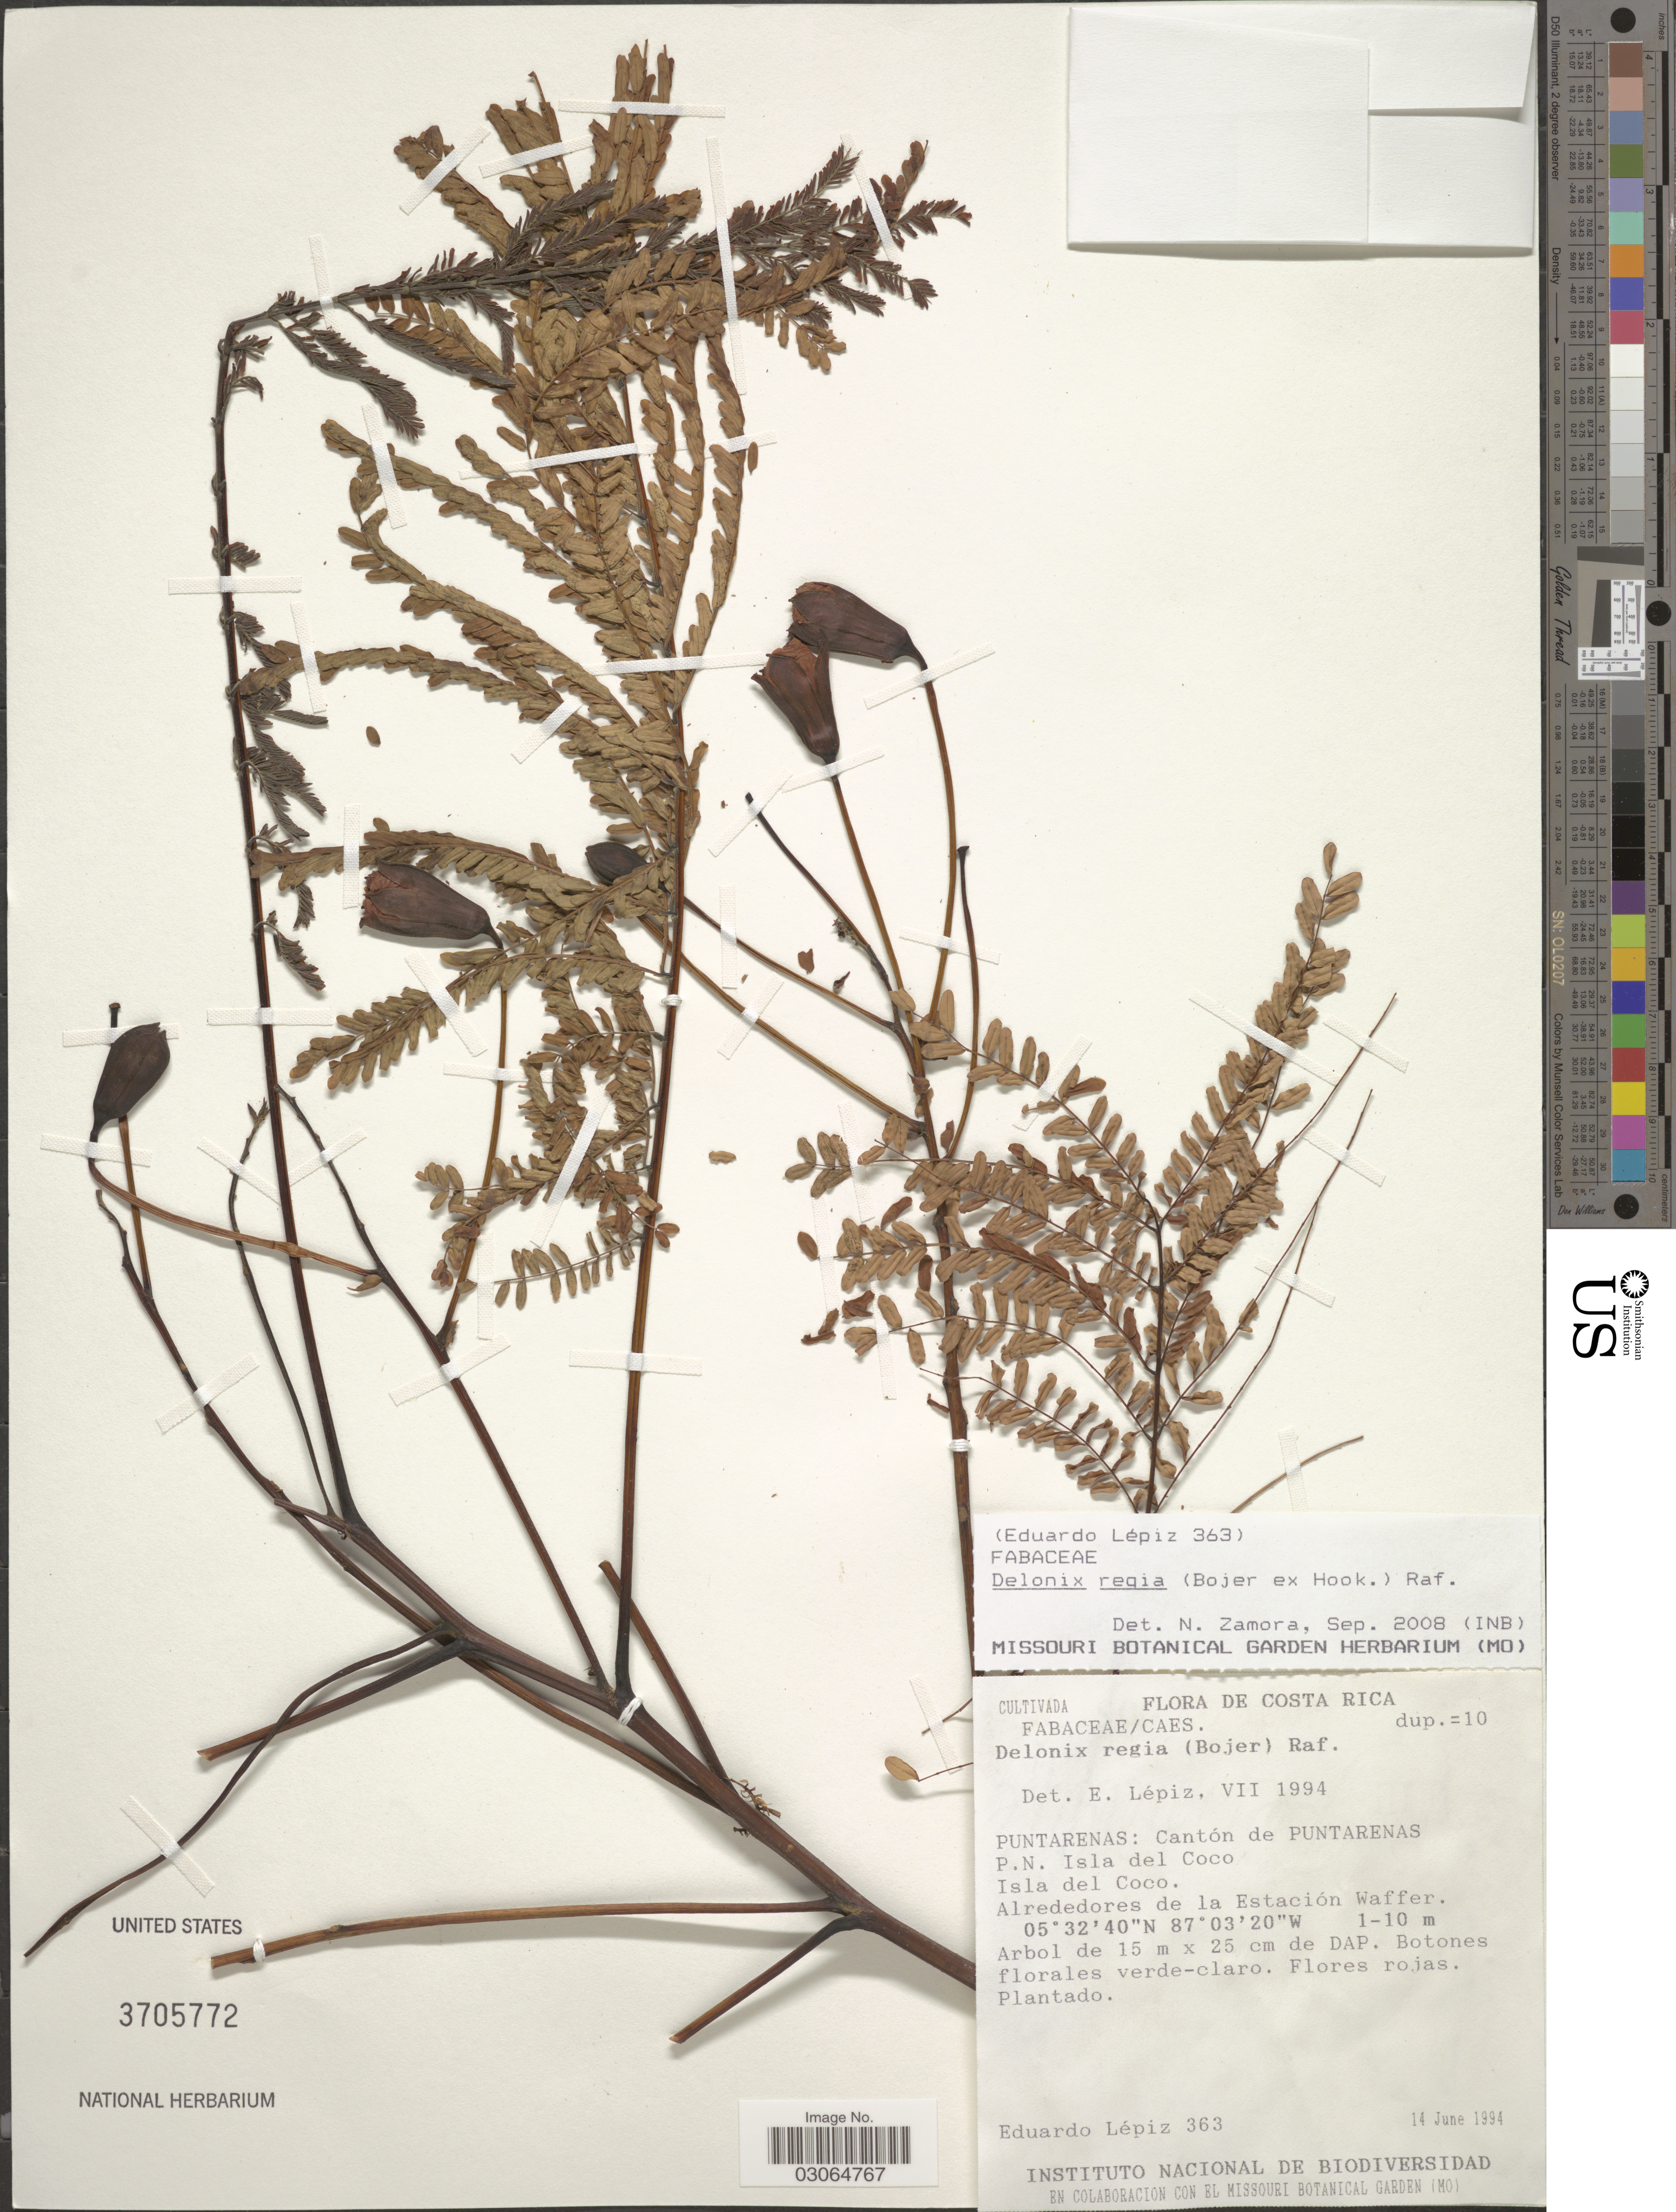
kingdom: Plantae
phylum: Tracheophyta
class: Magnoliopsida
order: Fabales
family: Fabaceae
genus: Delonix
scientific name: Delonix regia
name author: (Bojer ex Hook.) Raf.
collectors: E. Lépiz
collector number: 363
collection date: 1994-06-14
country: Costa Rica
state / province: Puntarenas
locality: Cantón de Puntarenas P.N. Isla del Coco. Isla del Coco. Alrededores de la Estación Waffer.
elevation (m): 1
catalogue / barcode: US 3705772